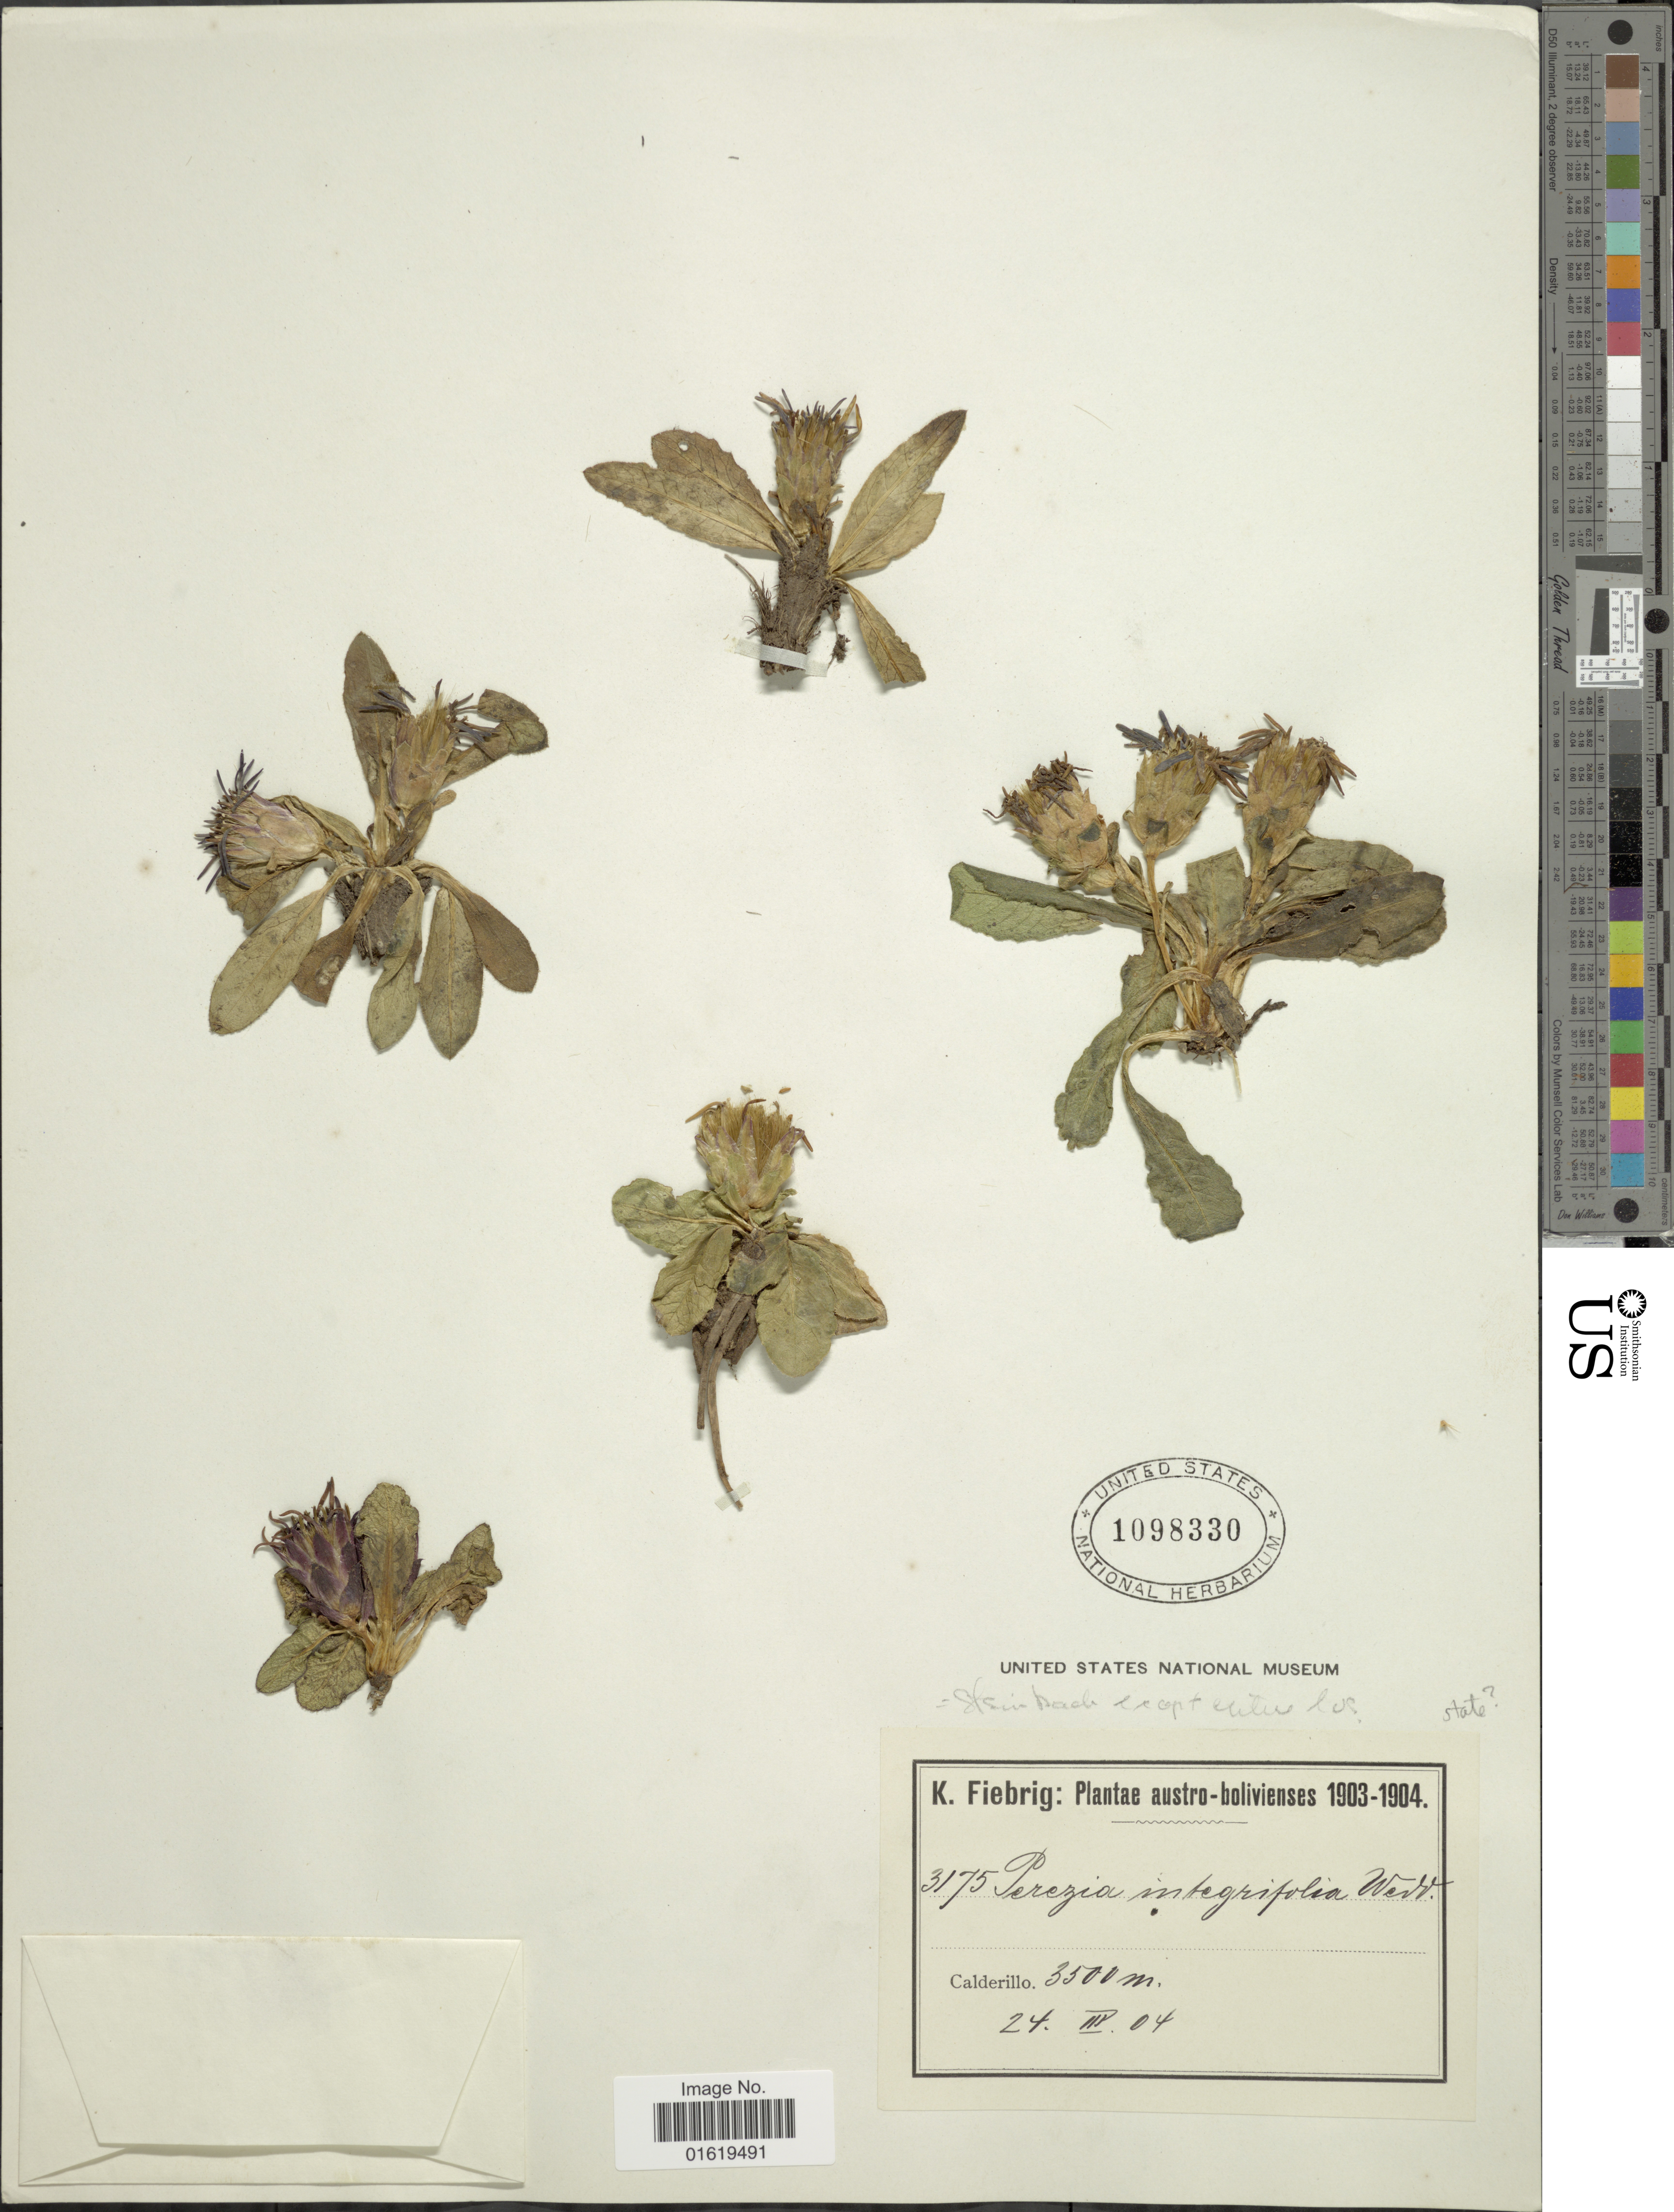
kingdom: Plantae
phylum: Tracheophyta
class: Magnoliopsida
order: Asterales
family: Asteraceae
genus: Perezia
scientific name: Perezia coerulescens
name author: Wedd.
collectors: K. Fiebrig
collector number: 3175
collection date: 1904-03-24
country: Bolivia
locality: Austro-bolivienses. Calderillo.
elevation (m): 3500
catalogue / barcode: US 1098330